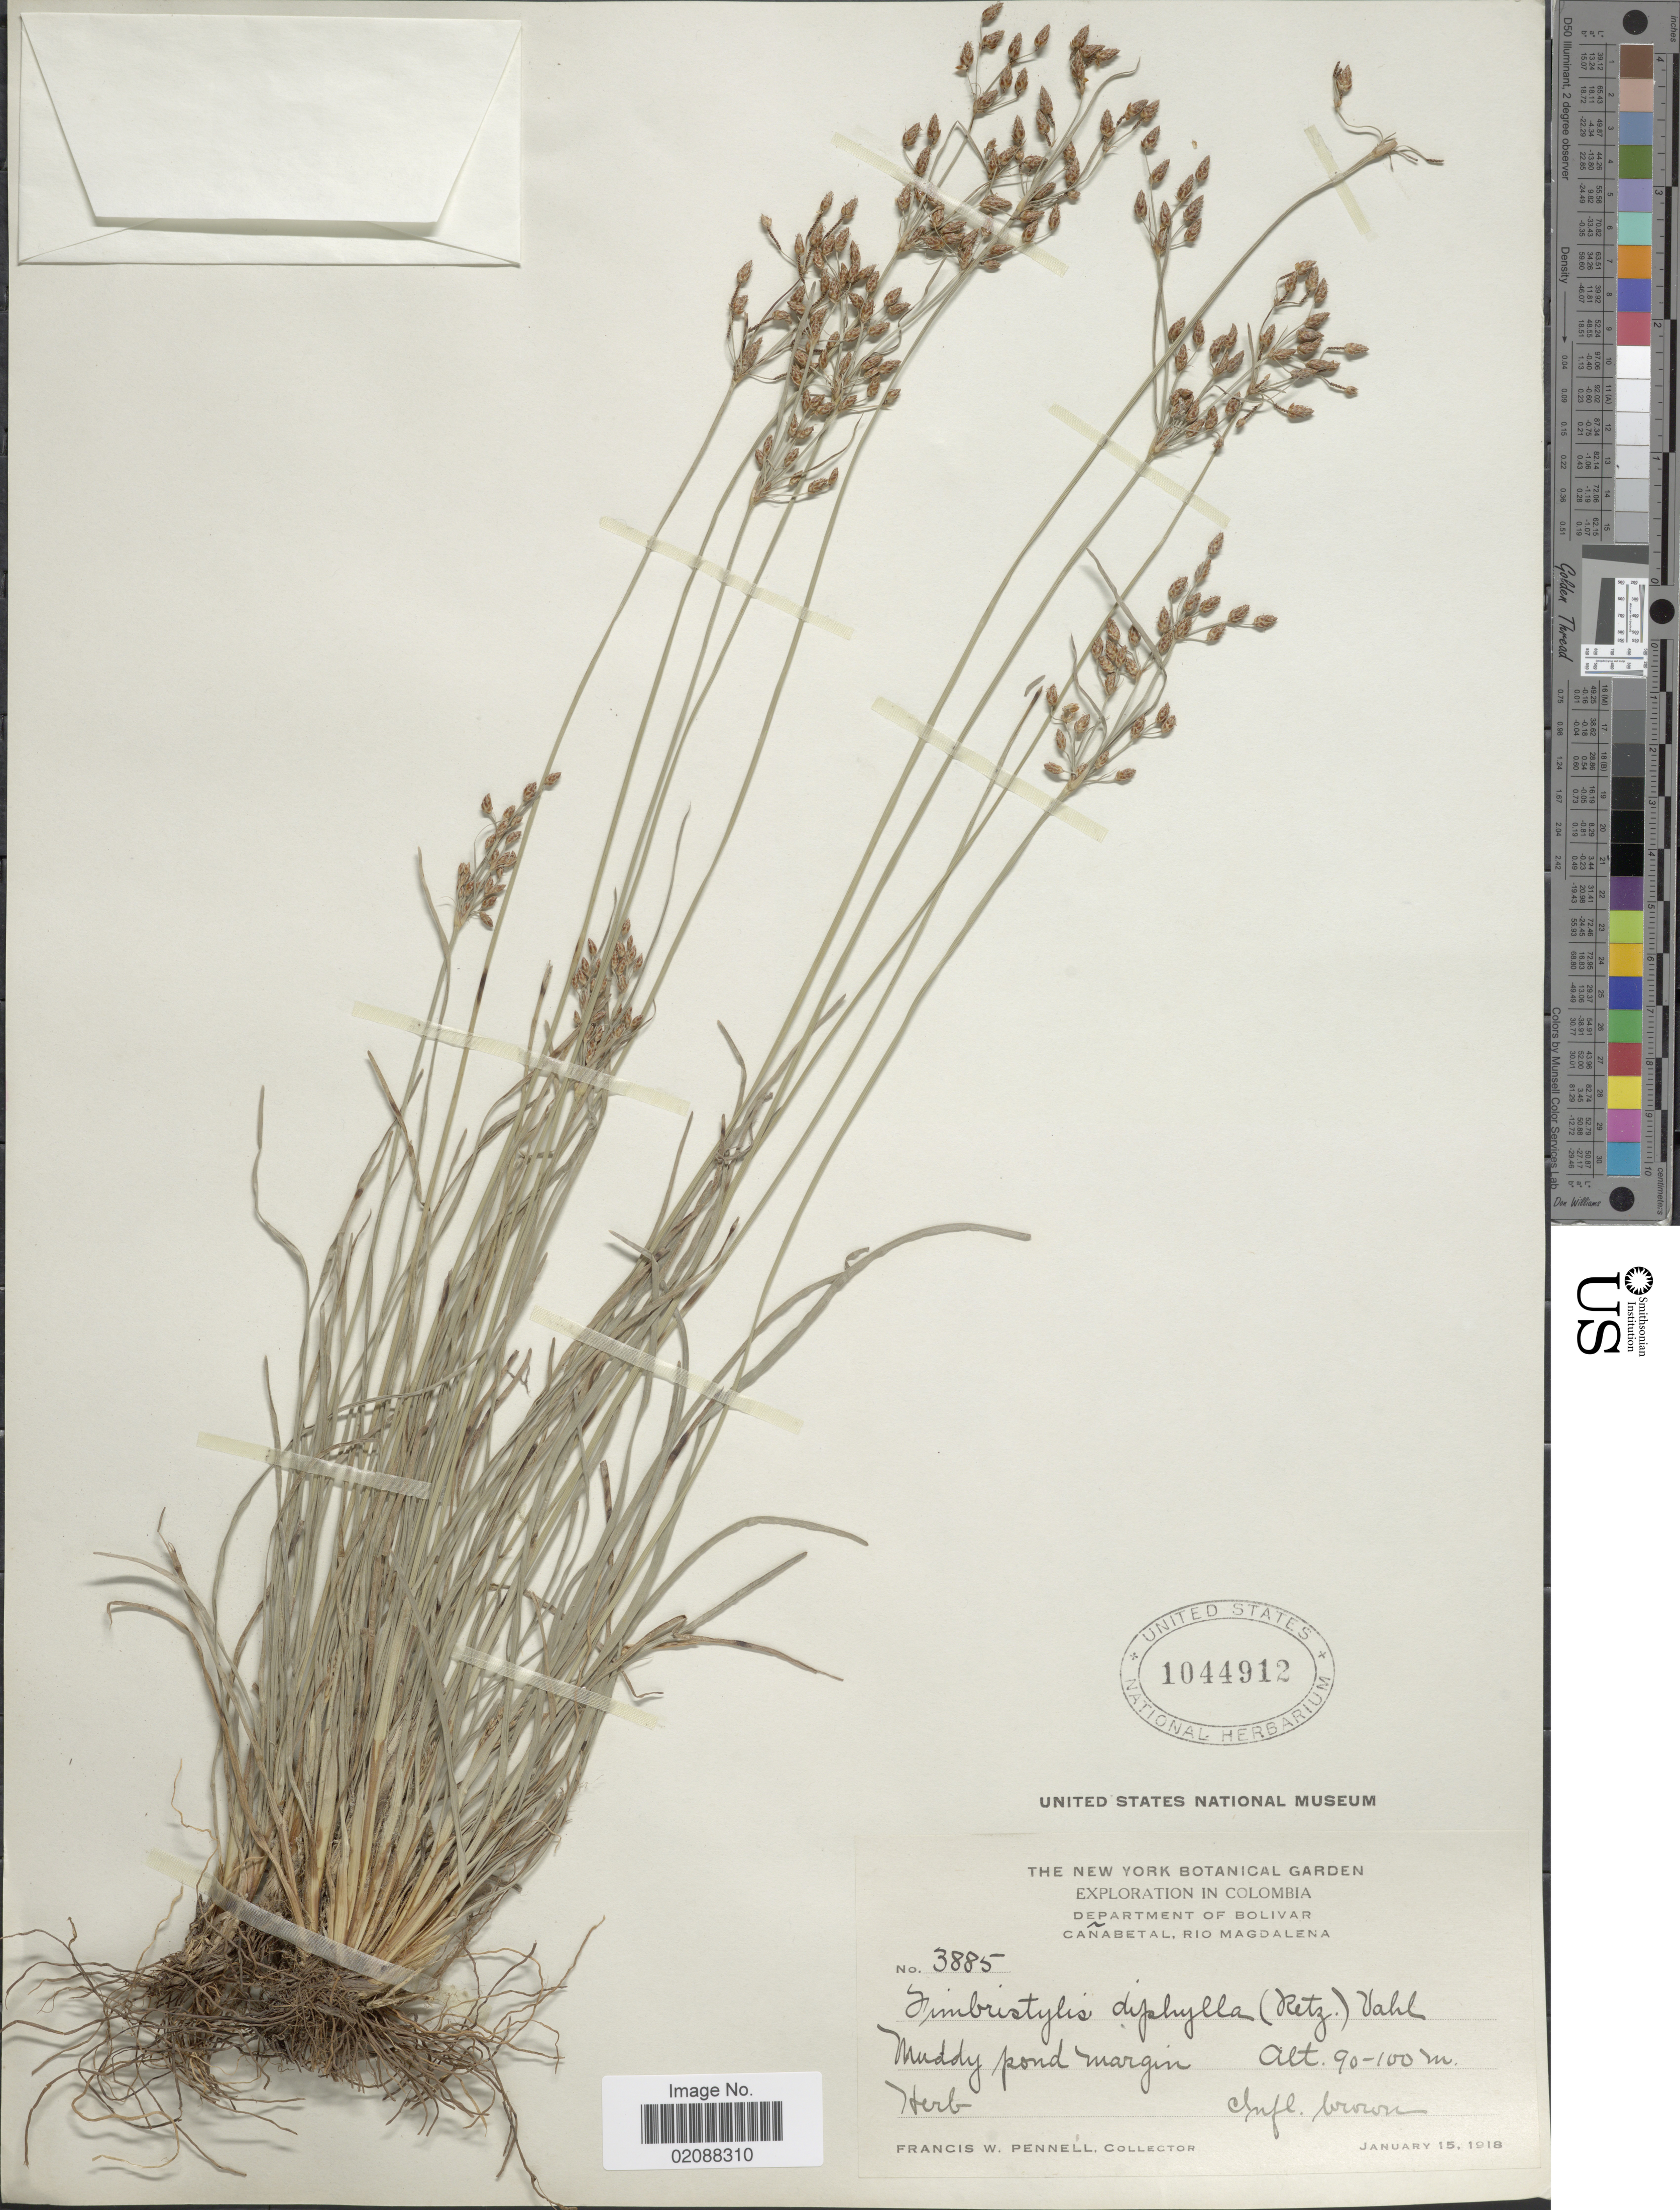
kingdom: Plantae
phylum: Tracheophyta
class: Liliopsida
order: Poales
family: Cyperaceae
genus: Fimbristylis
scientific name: Fimbristylis dichotoma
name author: (L.) Vahl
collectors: F. W. Pennell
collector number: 3885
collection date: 1918-01-15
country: Colombia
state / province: Bolívar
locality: Canabetal, Rio Magdalena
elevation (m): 90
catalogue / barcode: US 1044912